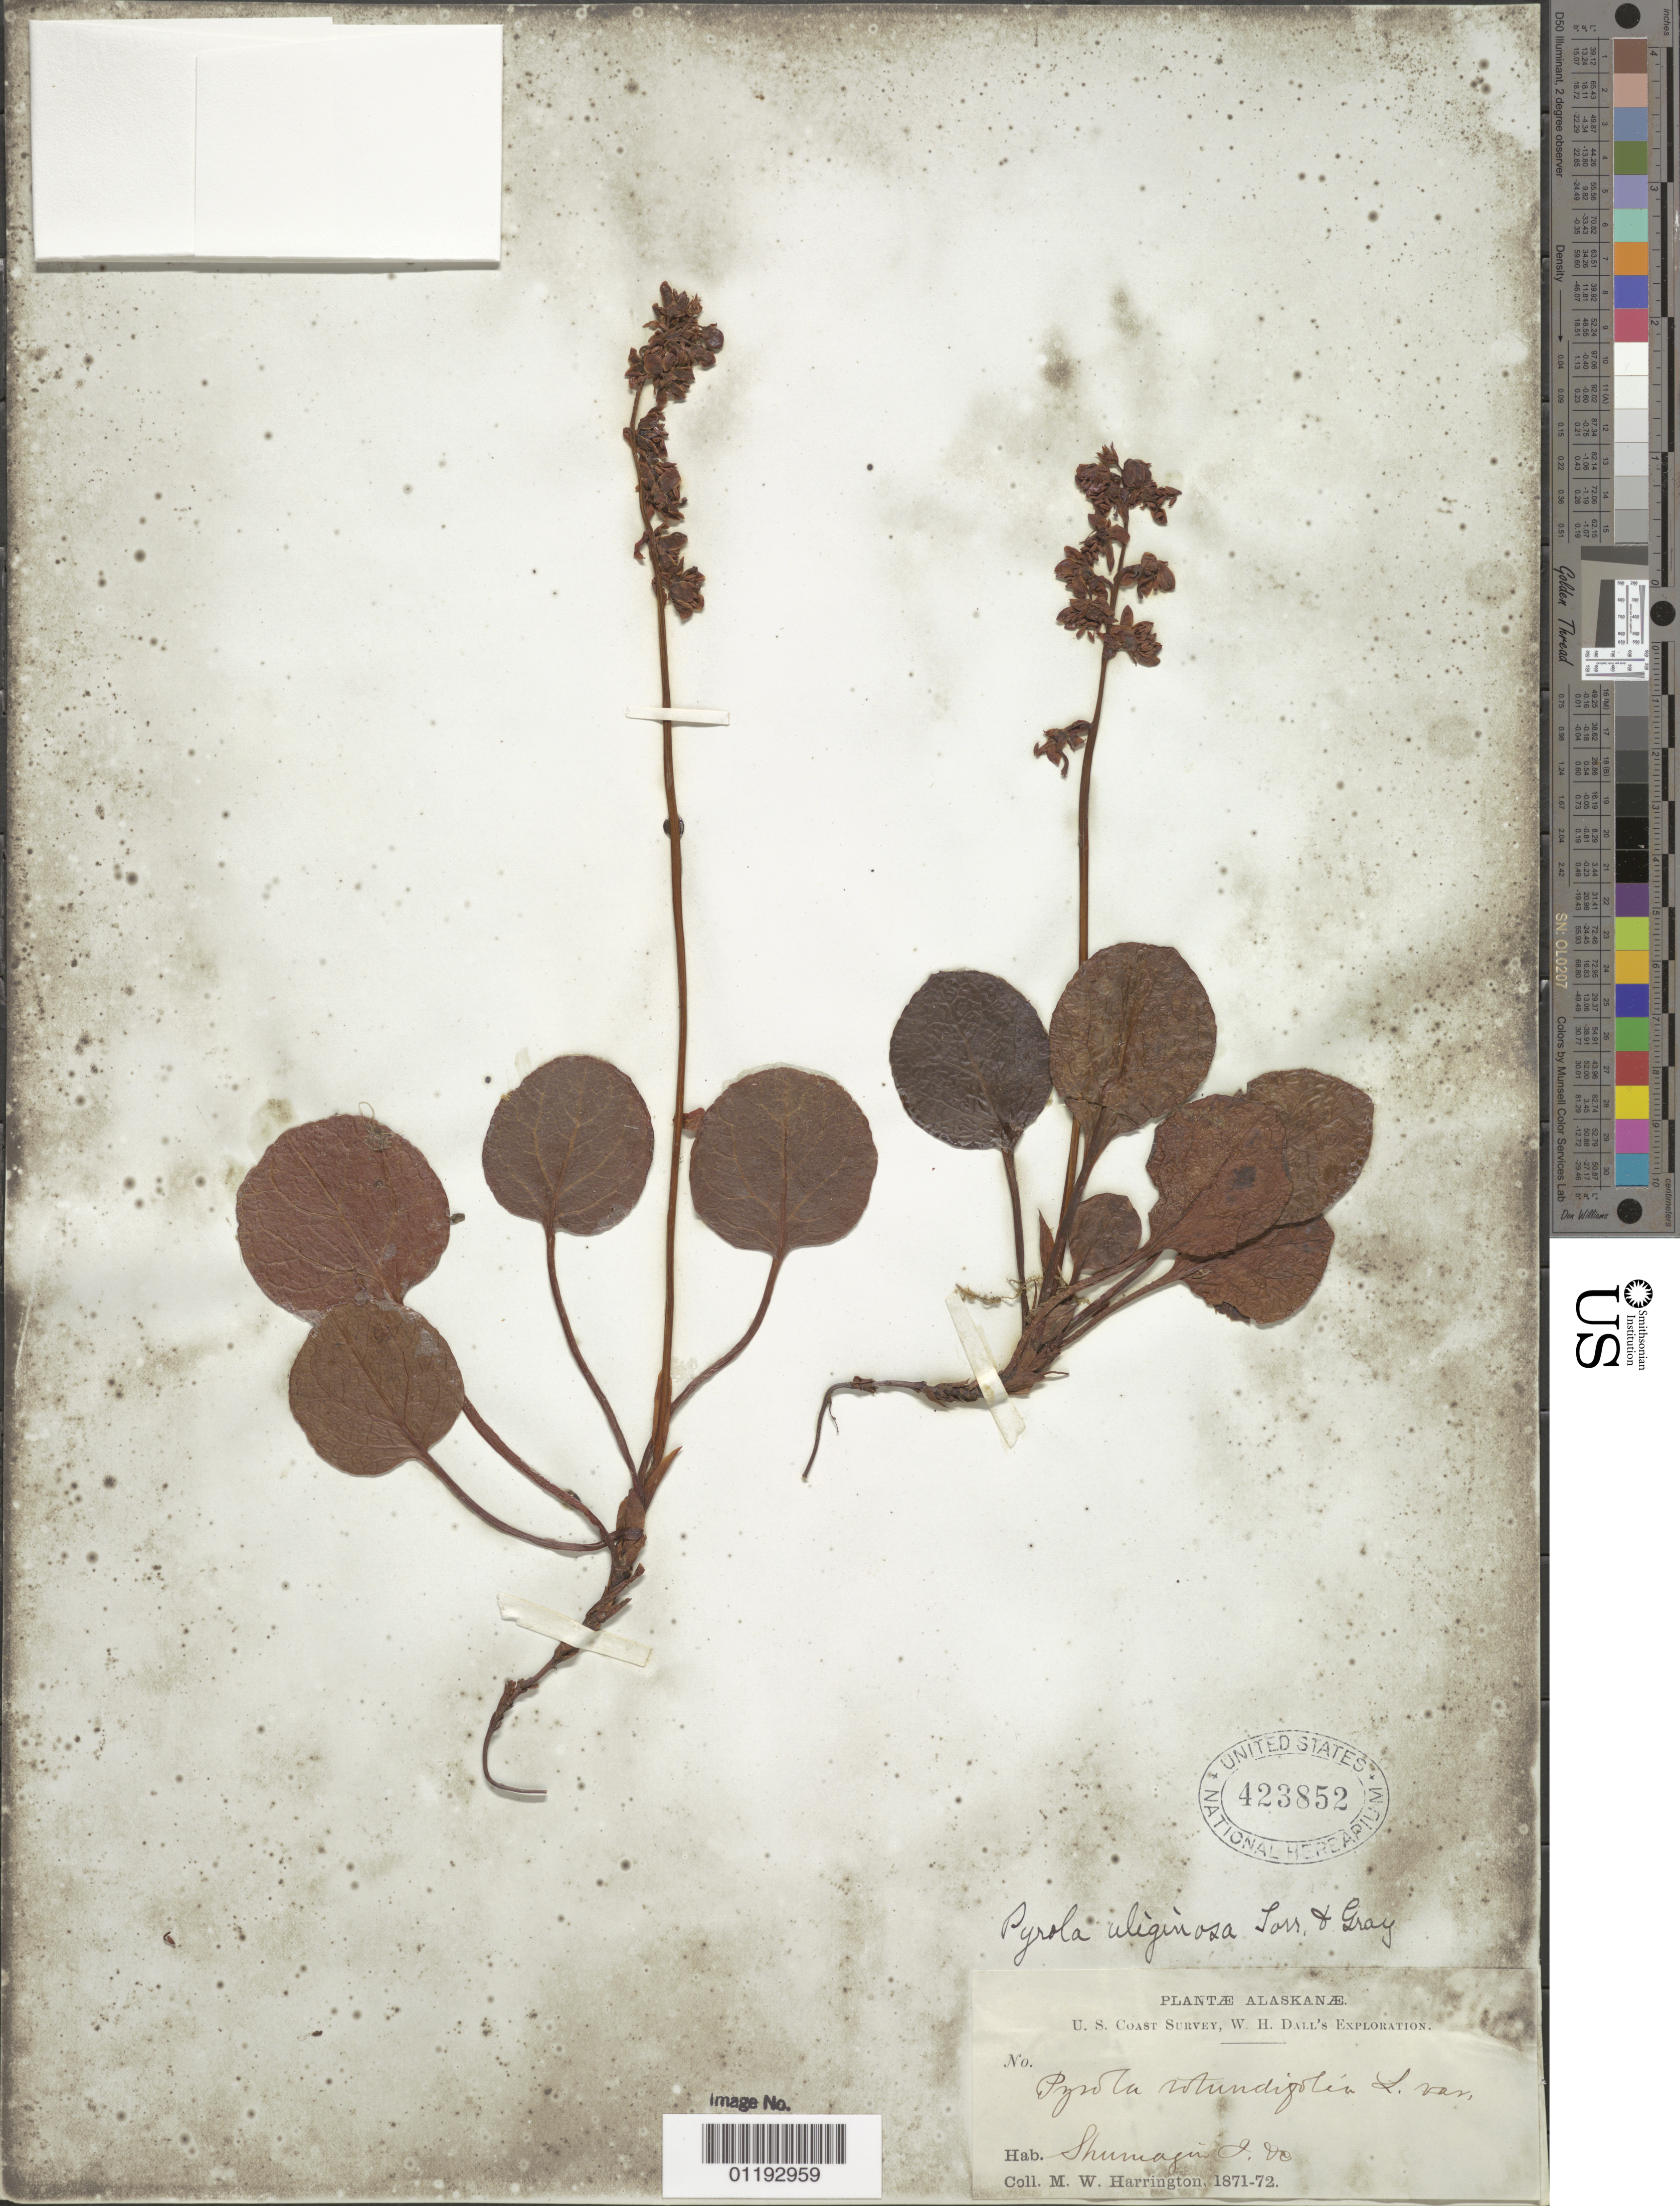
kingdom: Plantae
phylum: Tracheophyta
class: Magnoliopsida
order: Ericales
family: Ericaceae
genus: Pyrola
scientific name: Pyrola asarifolia var. uliginosa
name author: (Torr. & A. Gray) A. Gray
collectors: M. W. Harrington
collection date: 1871/1872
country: United States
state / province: Alaska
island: Shumagin Islands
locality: Shumagin Islands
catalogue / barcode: US 423852